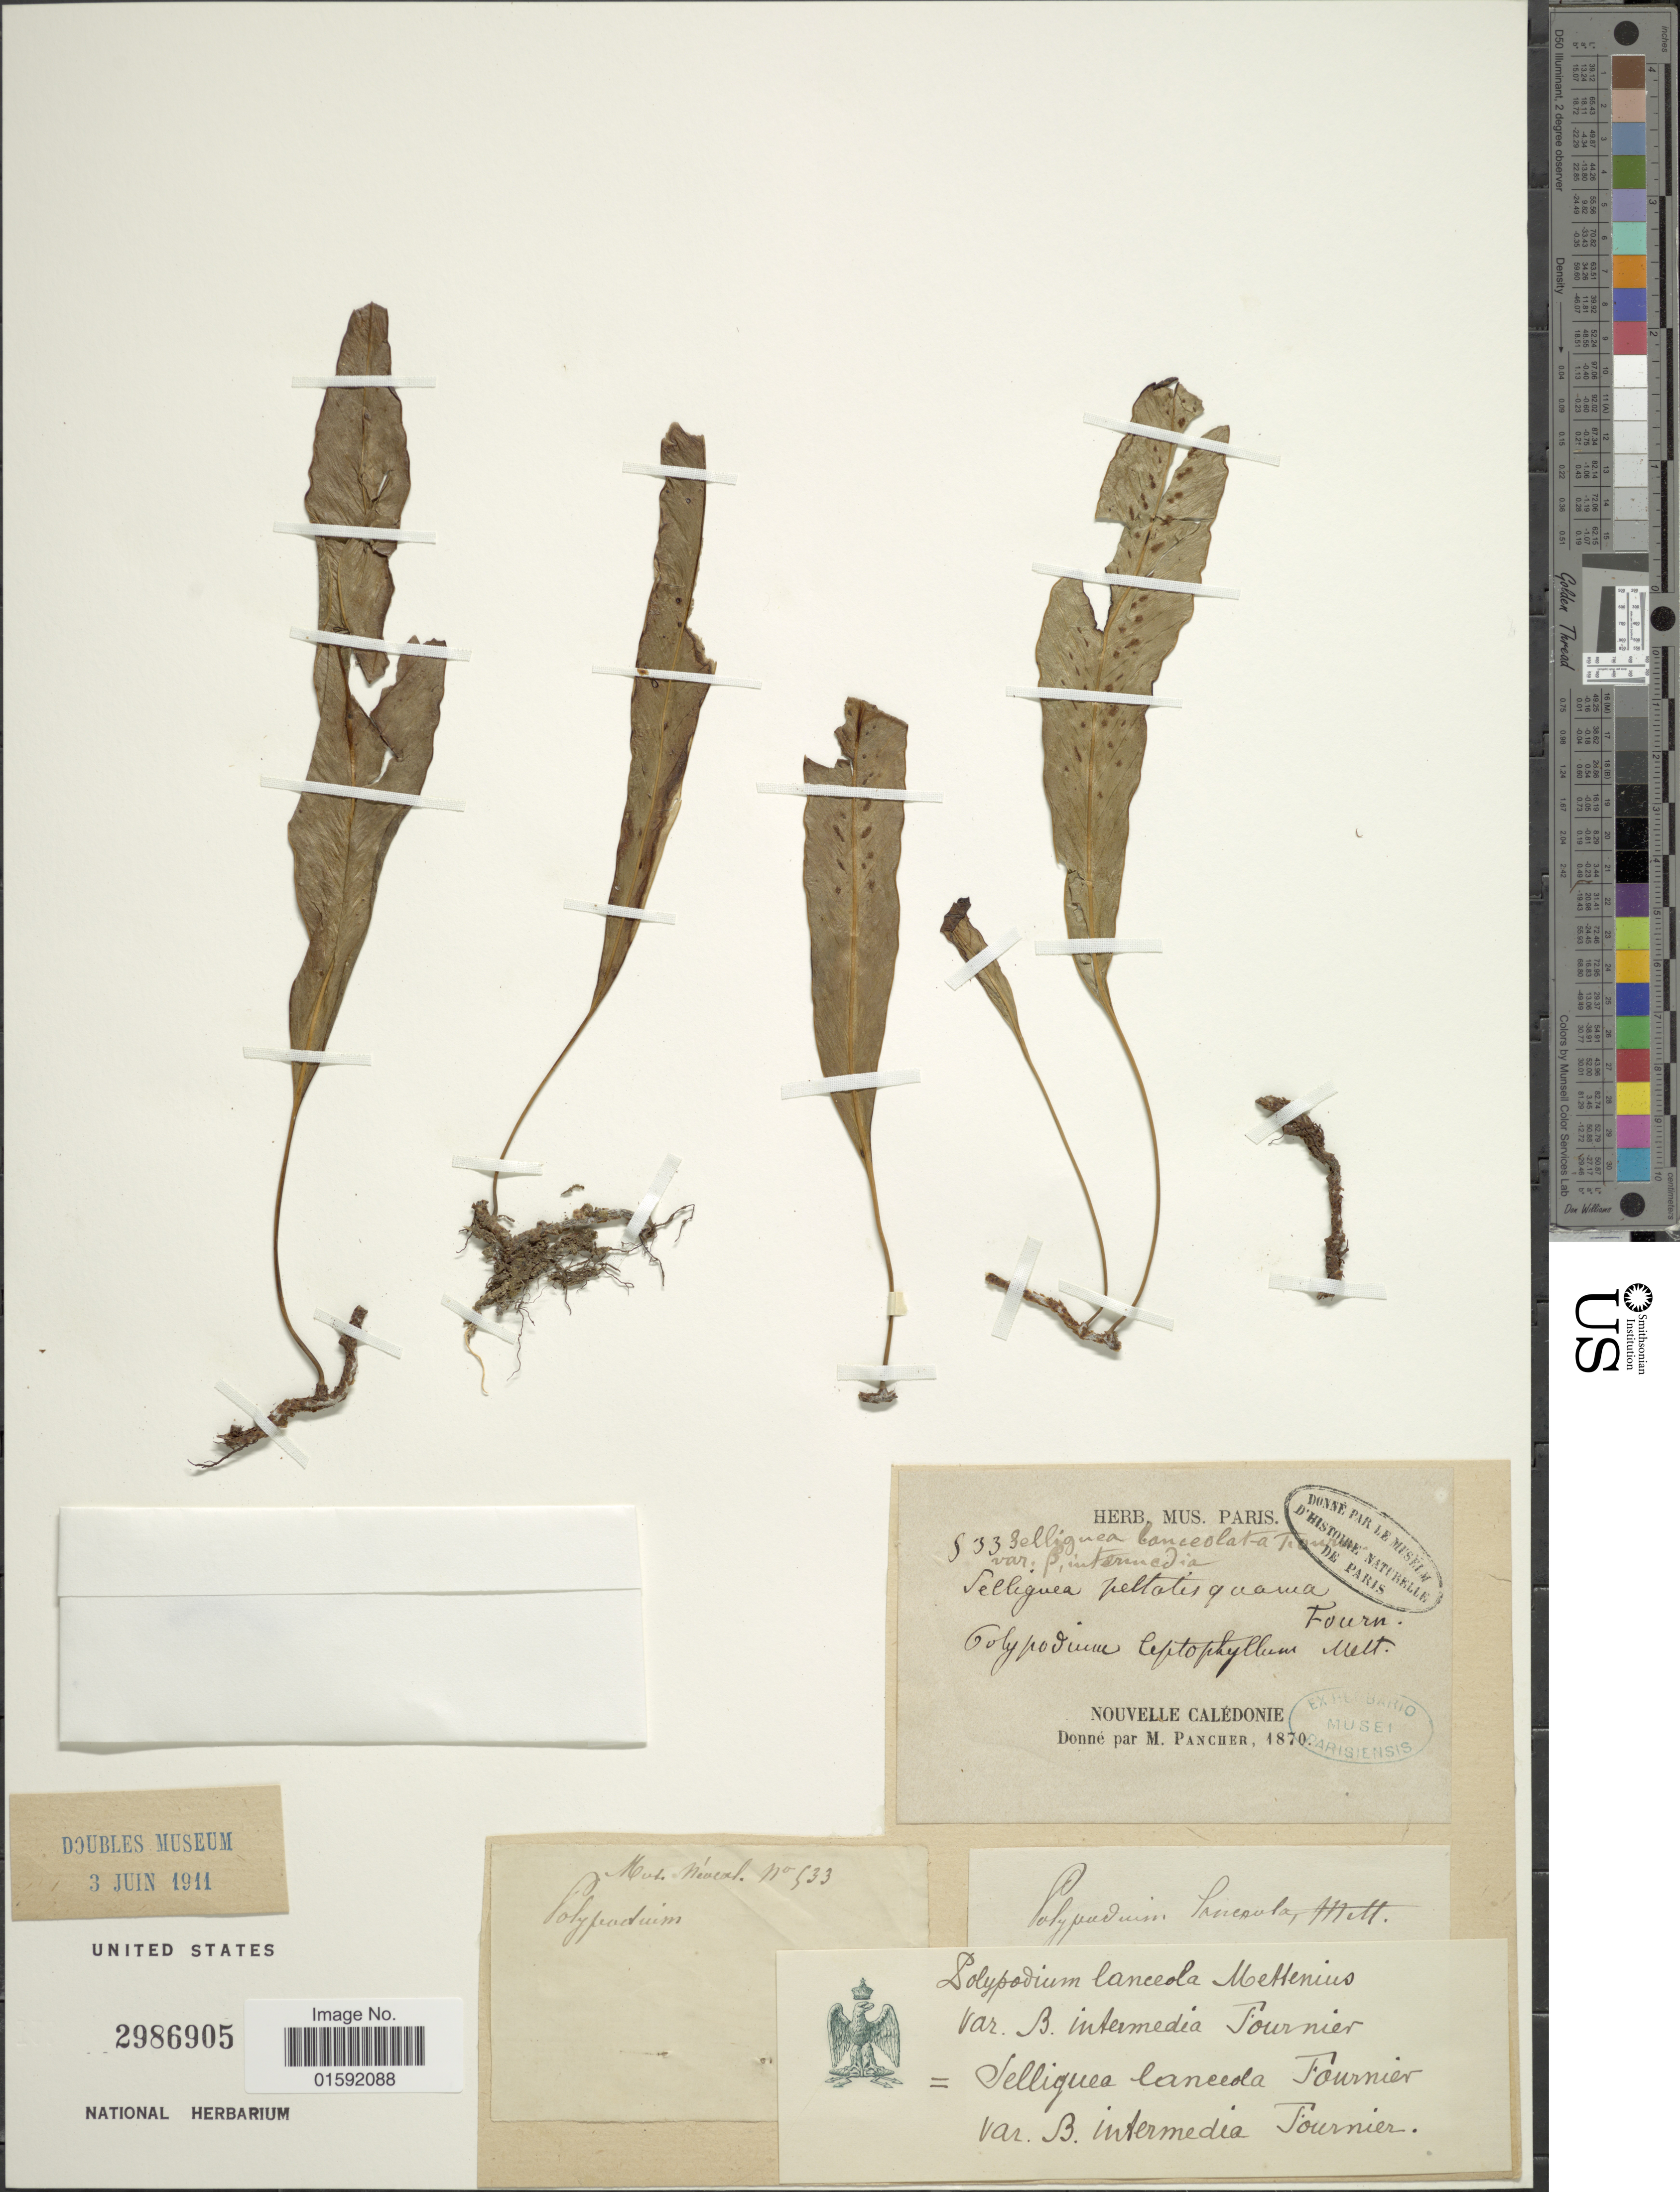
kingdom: Plantae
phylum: Tracheophyta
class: Polypodiopsida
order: Polypodiales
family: Polypodiaceae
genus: Selliguea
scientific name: Selliguea lanceola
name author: (Mett.) E. Fourn.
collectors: M. Pancher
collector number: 33*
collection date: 1870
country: New Caledonia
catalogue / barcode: US 2986905